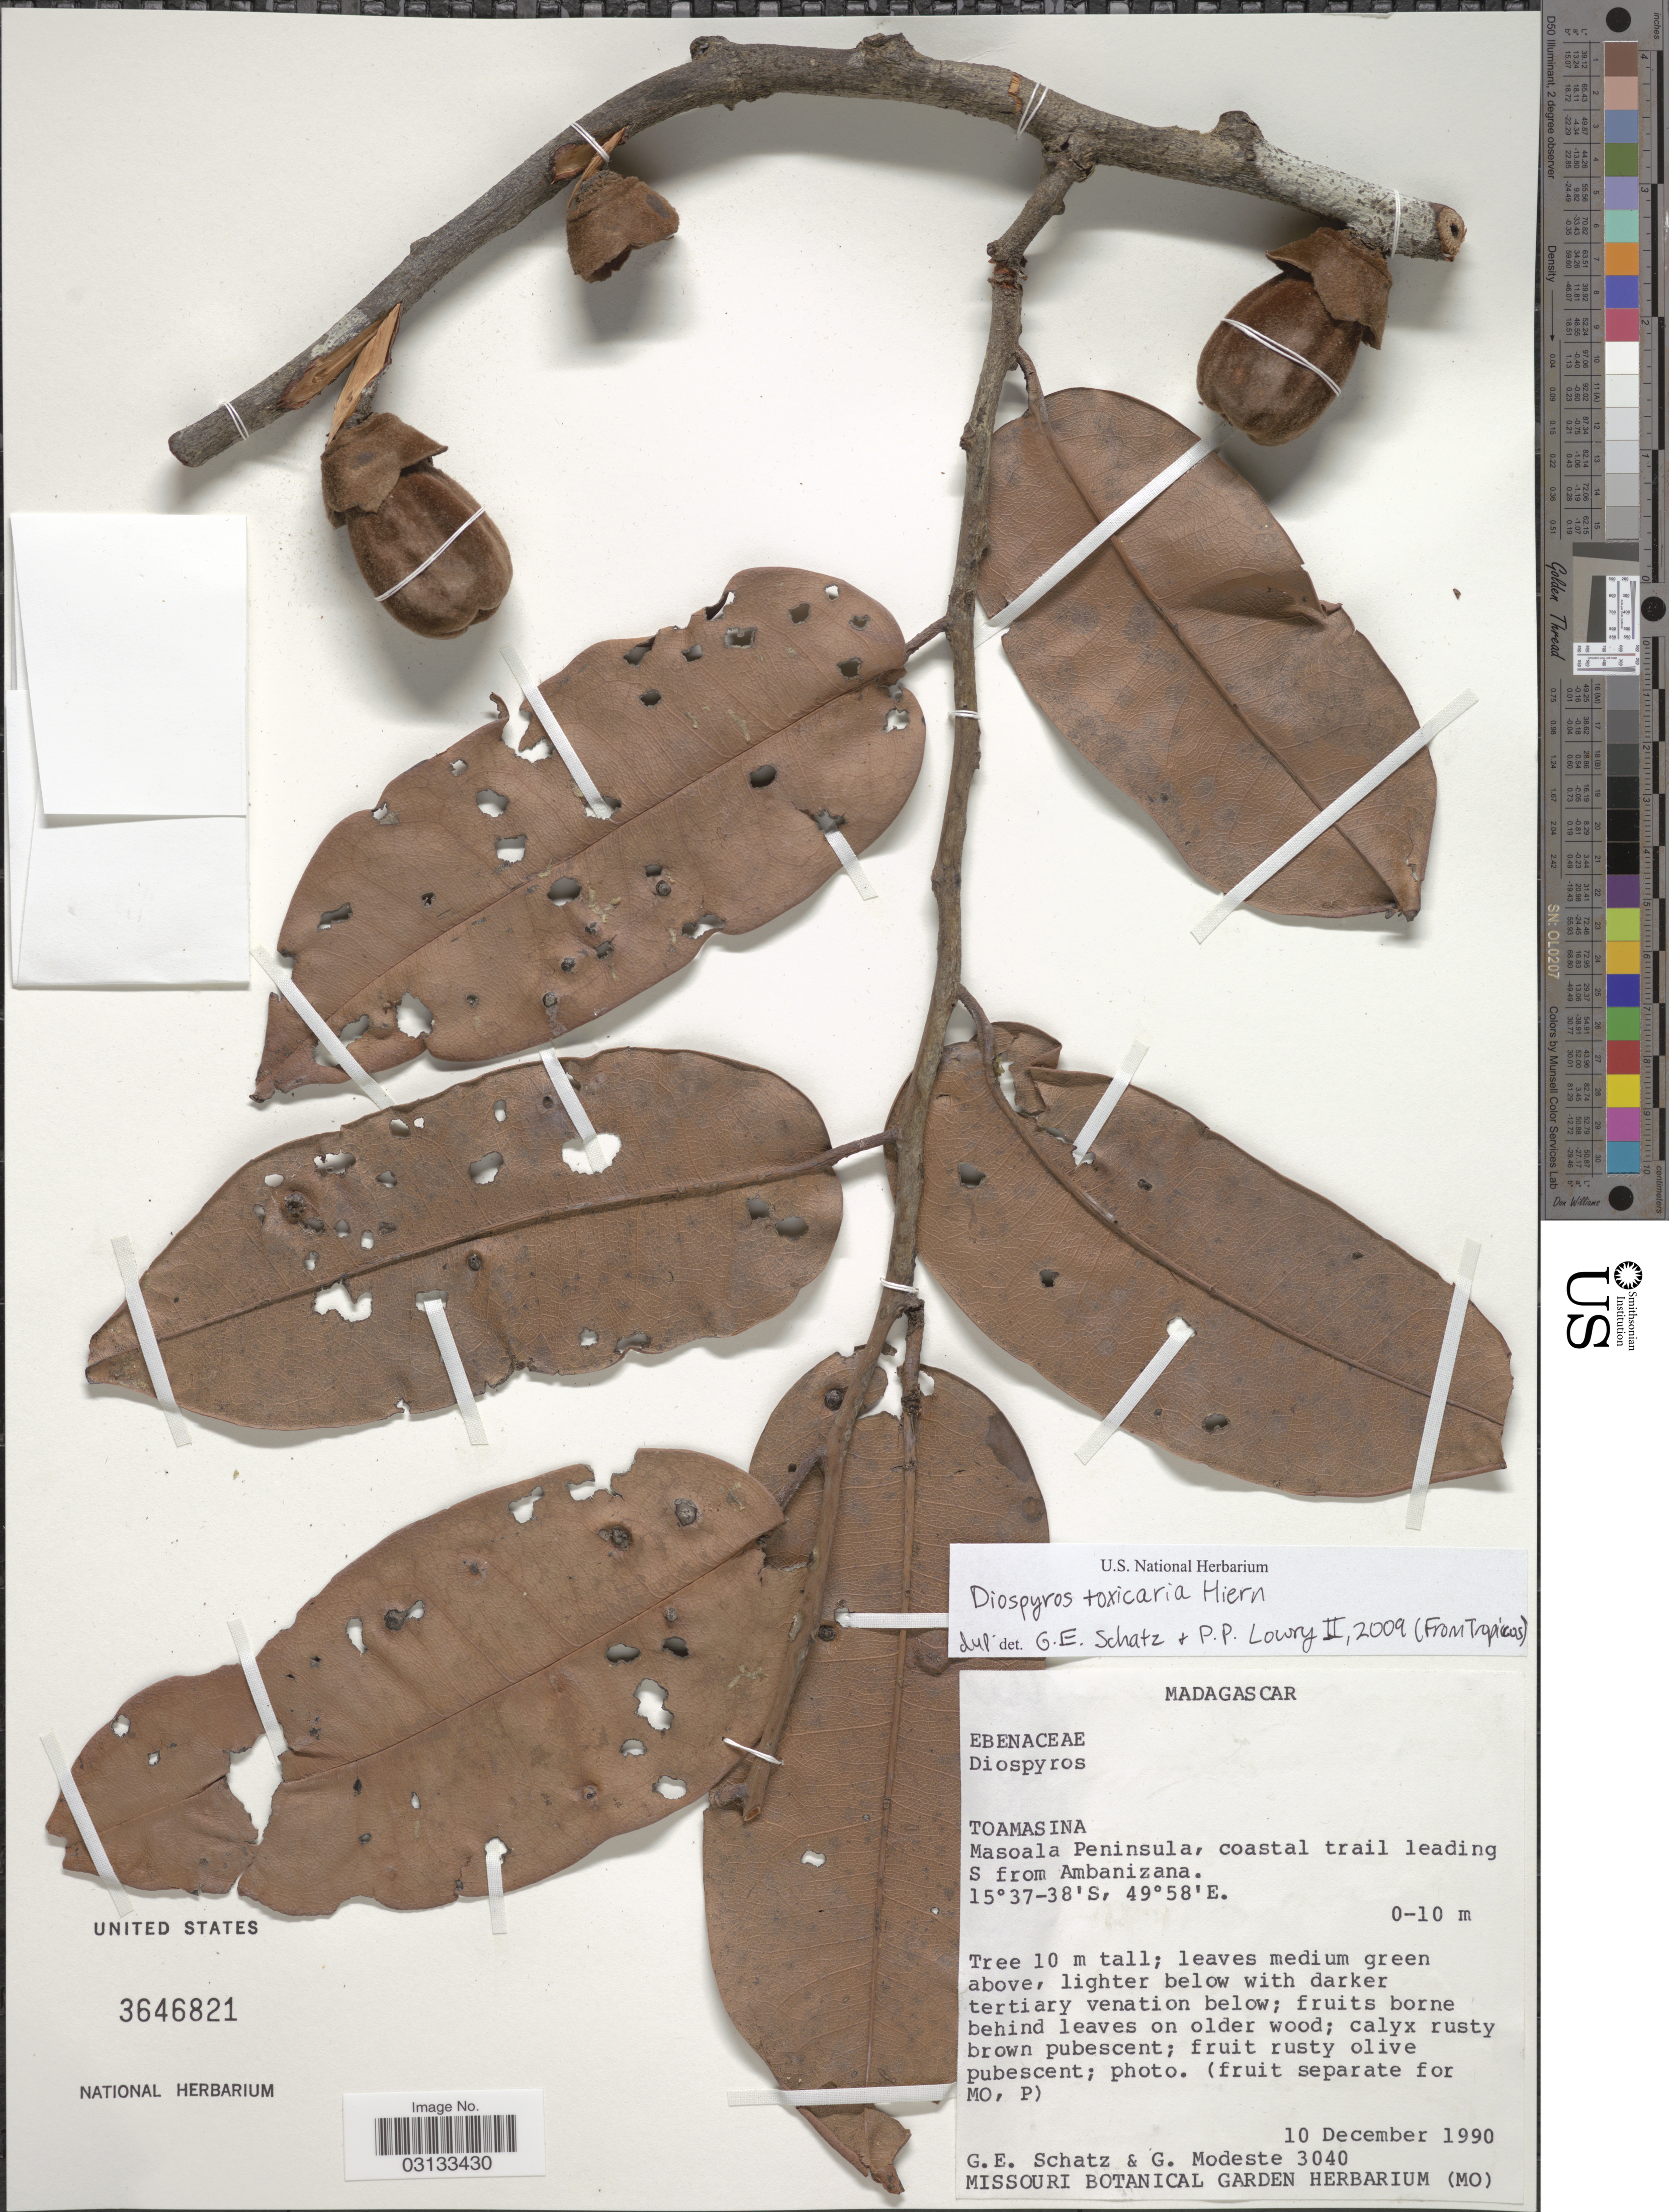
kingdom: Plantae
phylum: Tracheophyta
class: Magnoliopsida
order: Ericales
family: Ebenaceae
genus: Diospyros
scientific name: Diospyros toxicaria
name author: Hiern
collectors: G. Schatz & G. Modeste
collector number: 3040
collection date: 1990-12-10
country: Madagascar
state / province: Analanjirofo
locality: Masoala Peninsula, coastal trail leading S from Ambanizana.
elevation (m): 0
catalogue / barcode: US 3646821